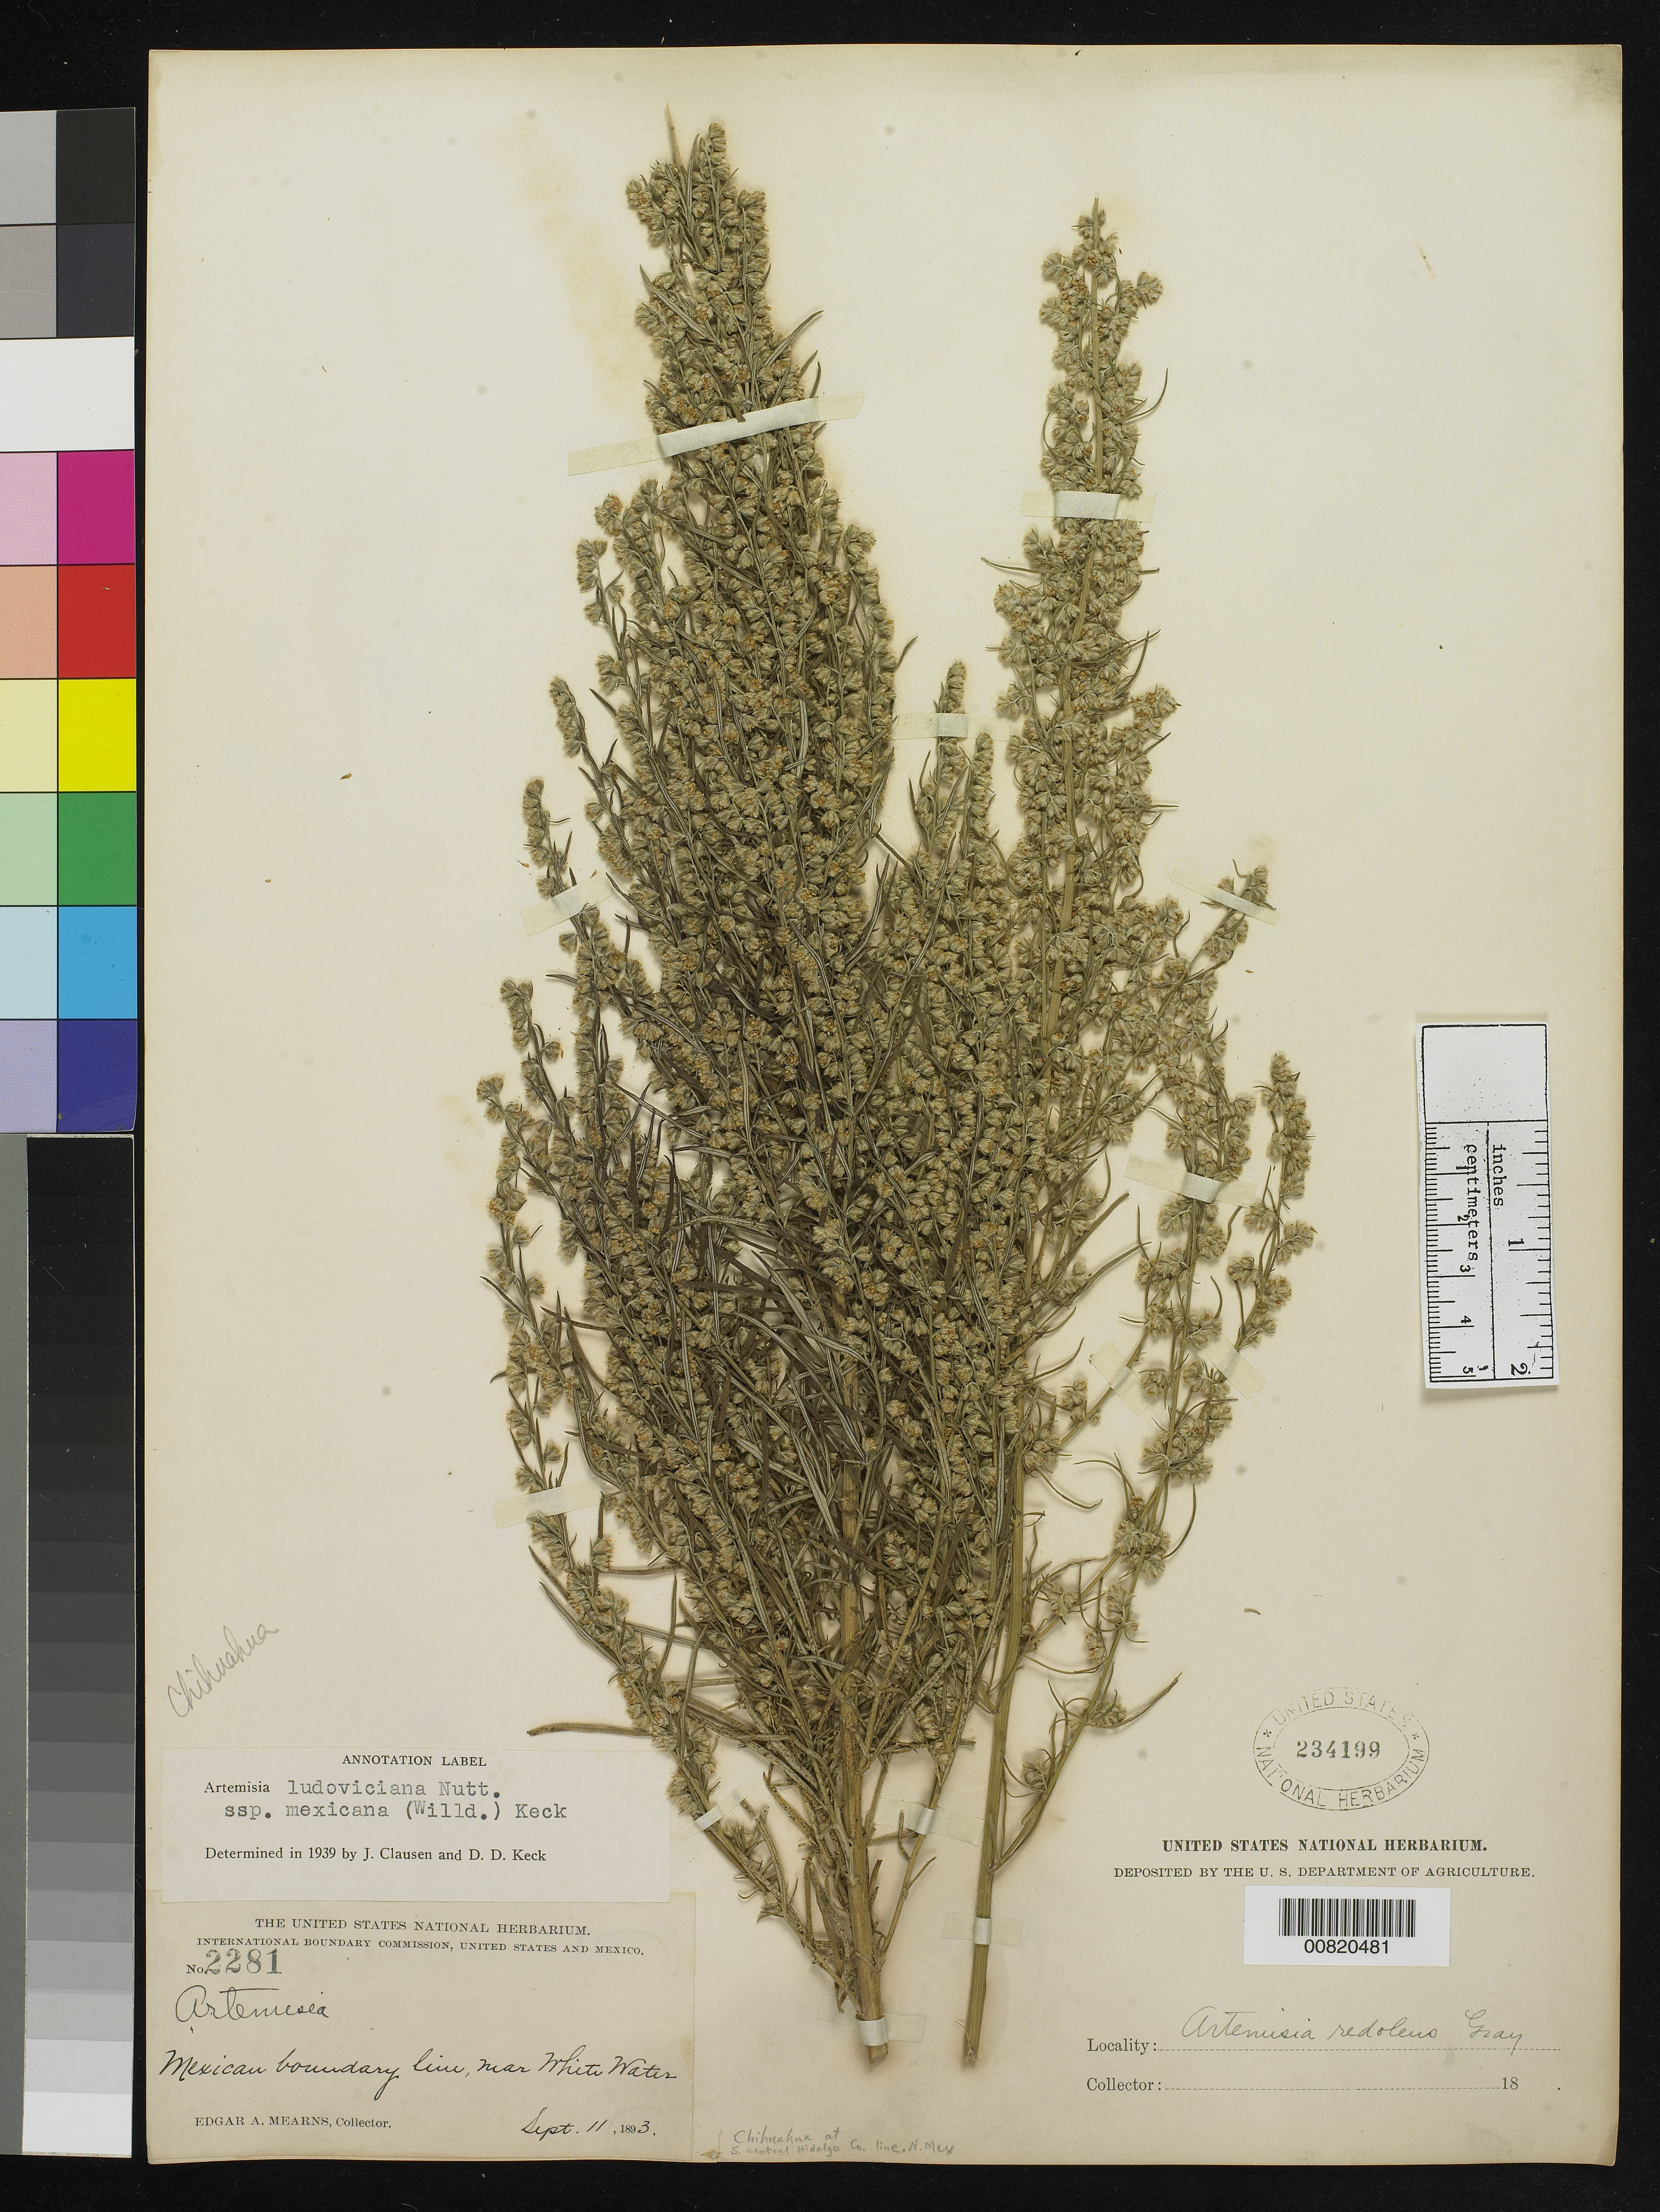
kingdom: Plantae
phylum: Tracheophyta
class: Magnoliopsida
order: Asterales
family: Asteraceae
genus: Artemisia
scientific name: Artemisia ludoviciana subsp. mexicana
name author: (Willd. ex Spreng.) D.D. Keck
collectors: E. A. Mearns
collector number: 2281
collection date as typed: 11 Sep 1893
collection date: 1893-09-11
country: Mexico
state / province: Chihuahua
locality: Mexican Boundary Line, near white Water.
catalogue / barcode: US 234199